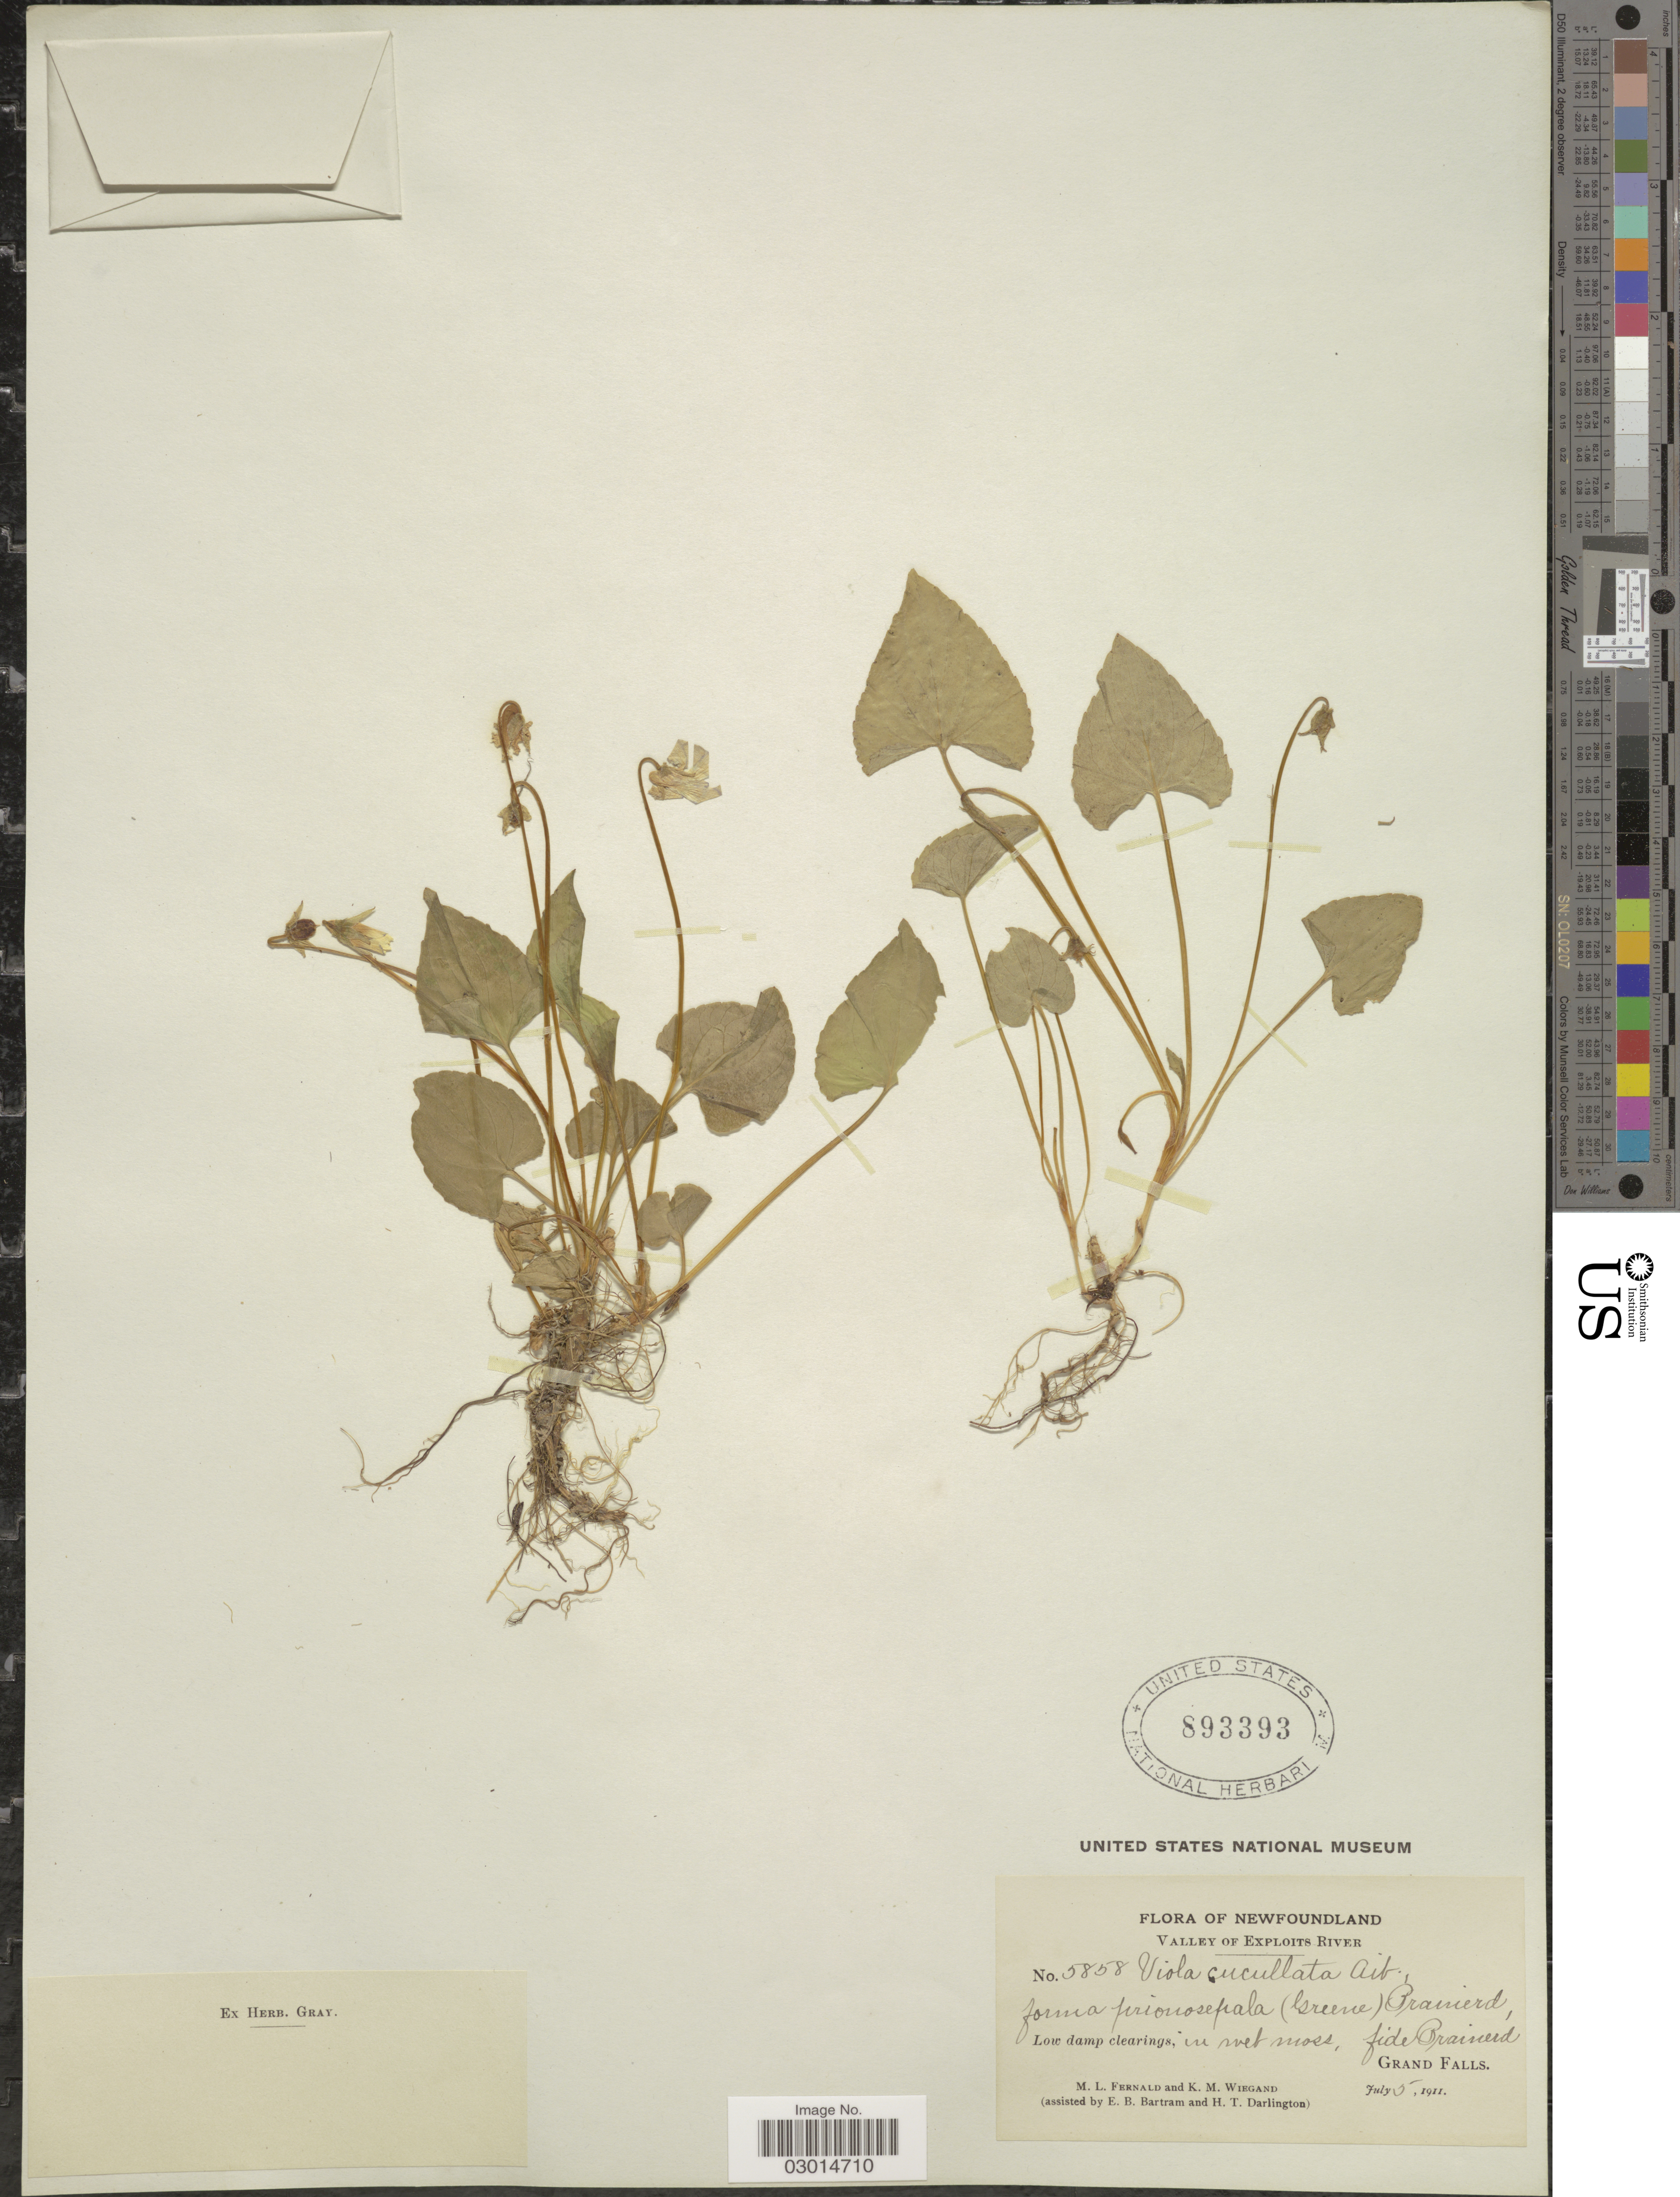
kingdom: Plantae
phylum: Tracheophyta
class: Magnoliopsida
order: Malpighiales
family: Violaceae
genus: Viola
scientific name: Viola cucullata f. prionosepala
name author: (Greene) Brainerd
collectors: M. L. Fernald, K. M. Wiegand, E. B. Bartram & H. Darlington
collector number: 5858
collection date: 1911-07-05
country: Canada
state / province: Newfoundland and Labrador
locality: Valley of Exploits River, Grand Falls.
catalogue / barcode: US 893393